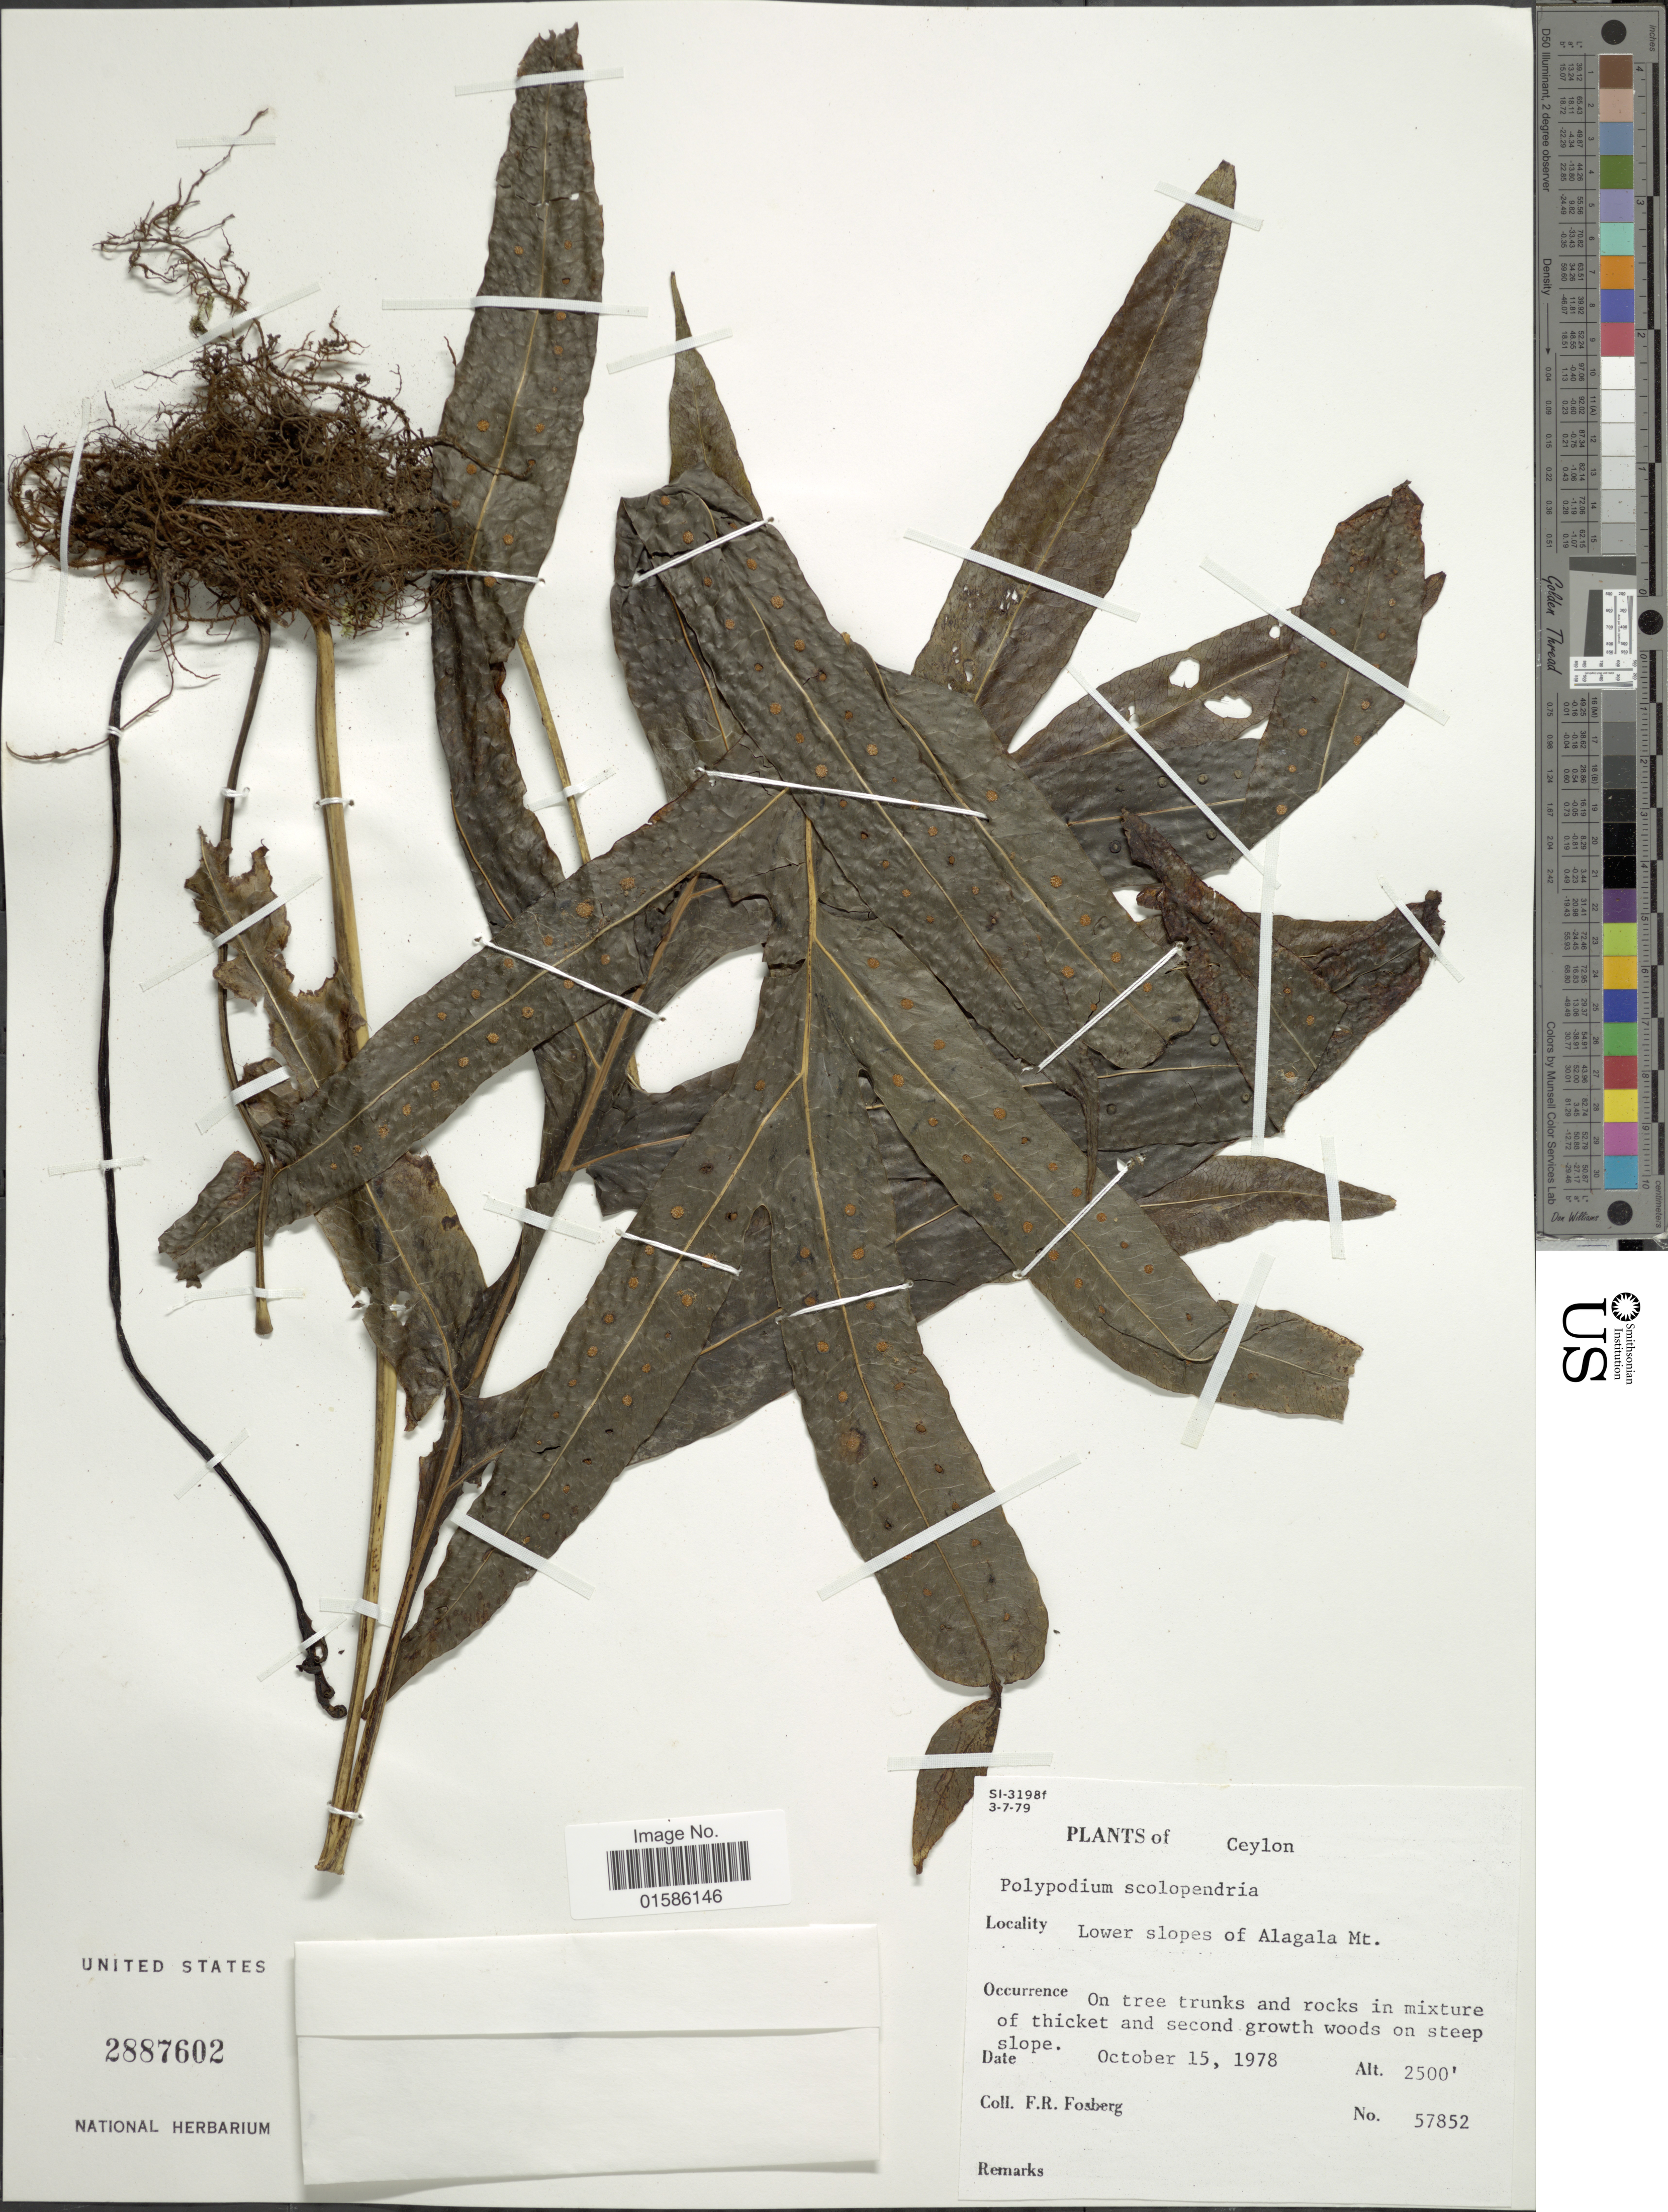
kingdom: Plantae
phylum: Tracheophyta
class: Polypodiopsida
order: Polypodiales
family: Polypodiaceae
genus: Microsorum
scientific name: Microsorum scolopendria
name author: (Burm. f.) Copel.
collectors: F. R. Fosberg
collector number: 57852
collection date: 1978-10-15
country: Sri Lanka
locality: Ceylon, Lower slopes of Alagala Mt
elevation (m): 762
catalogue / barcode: US 2887602